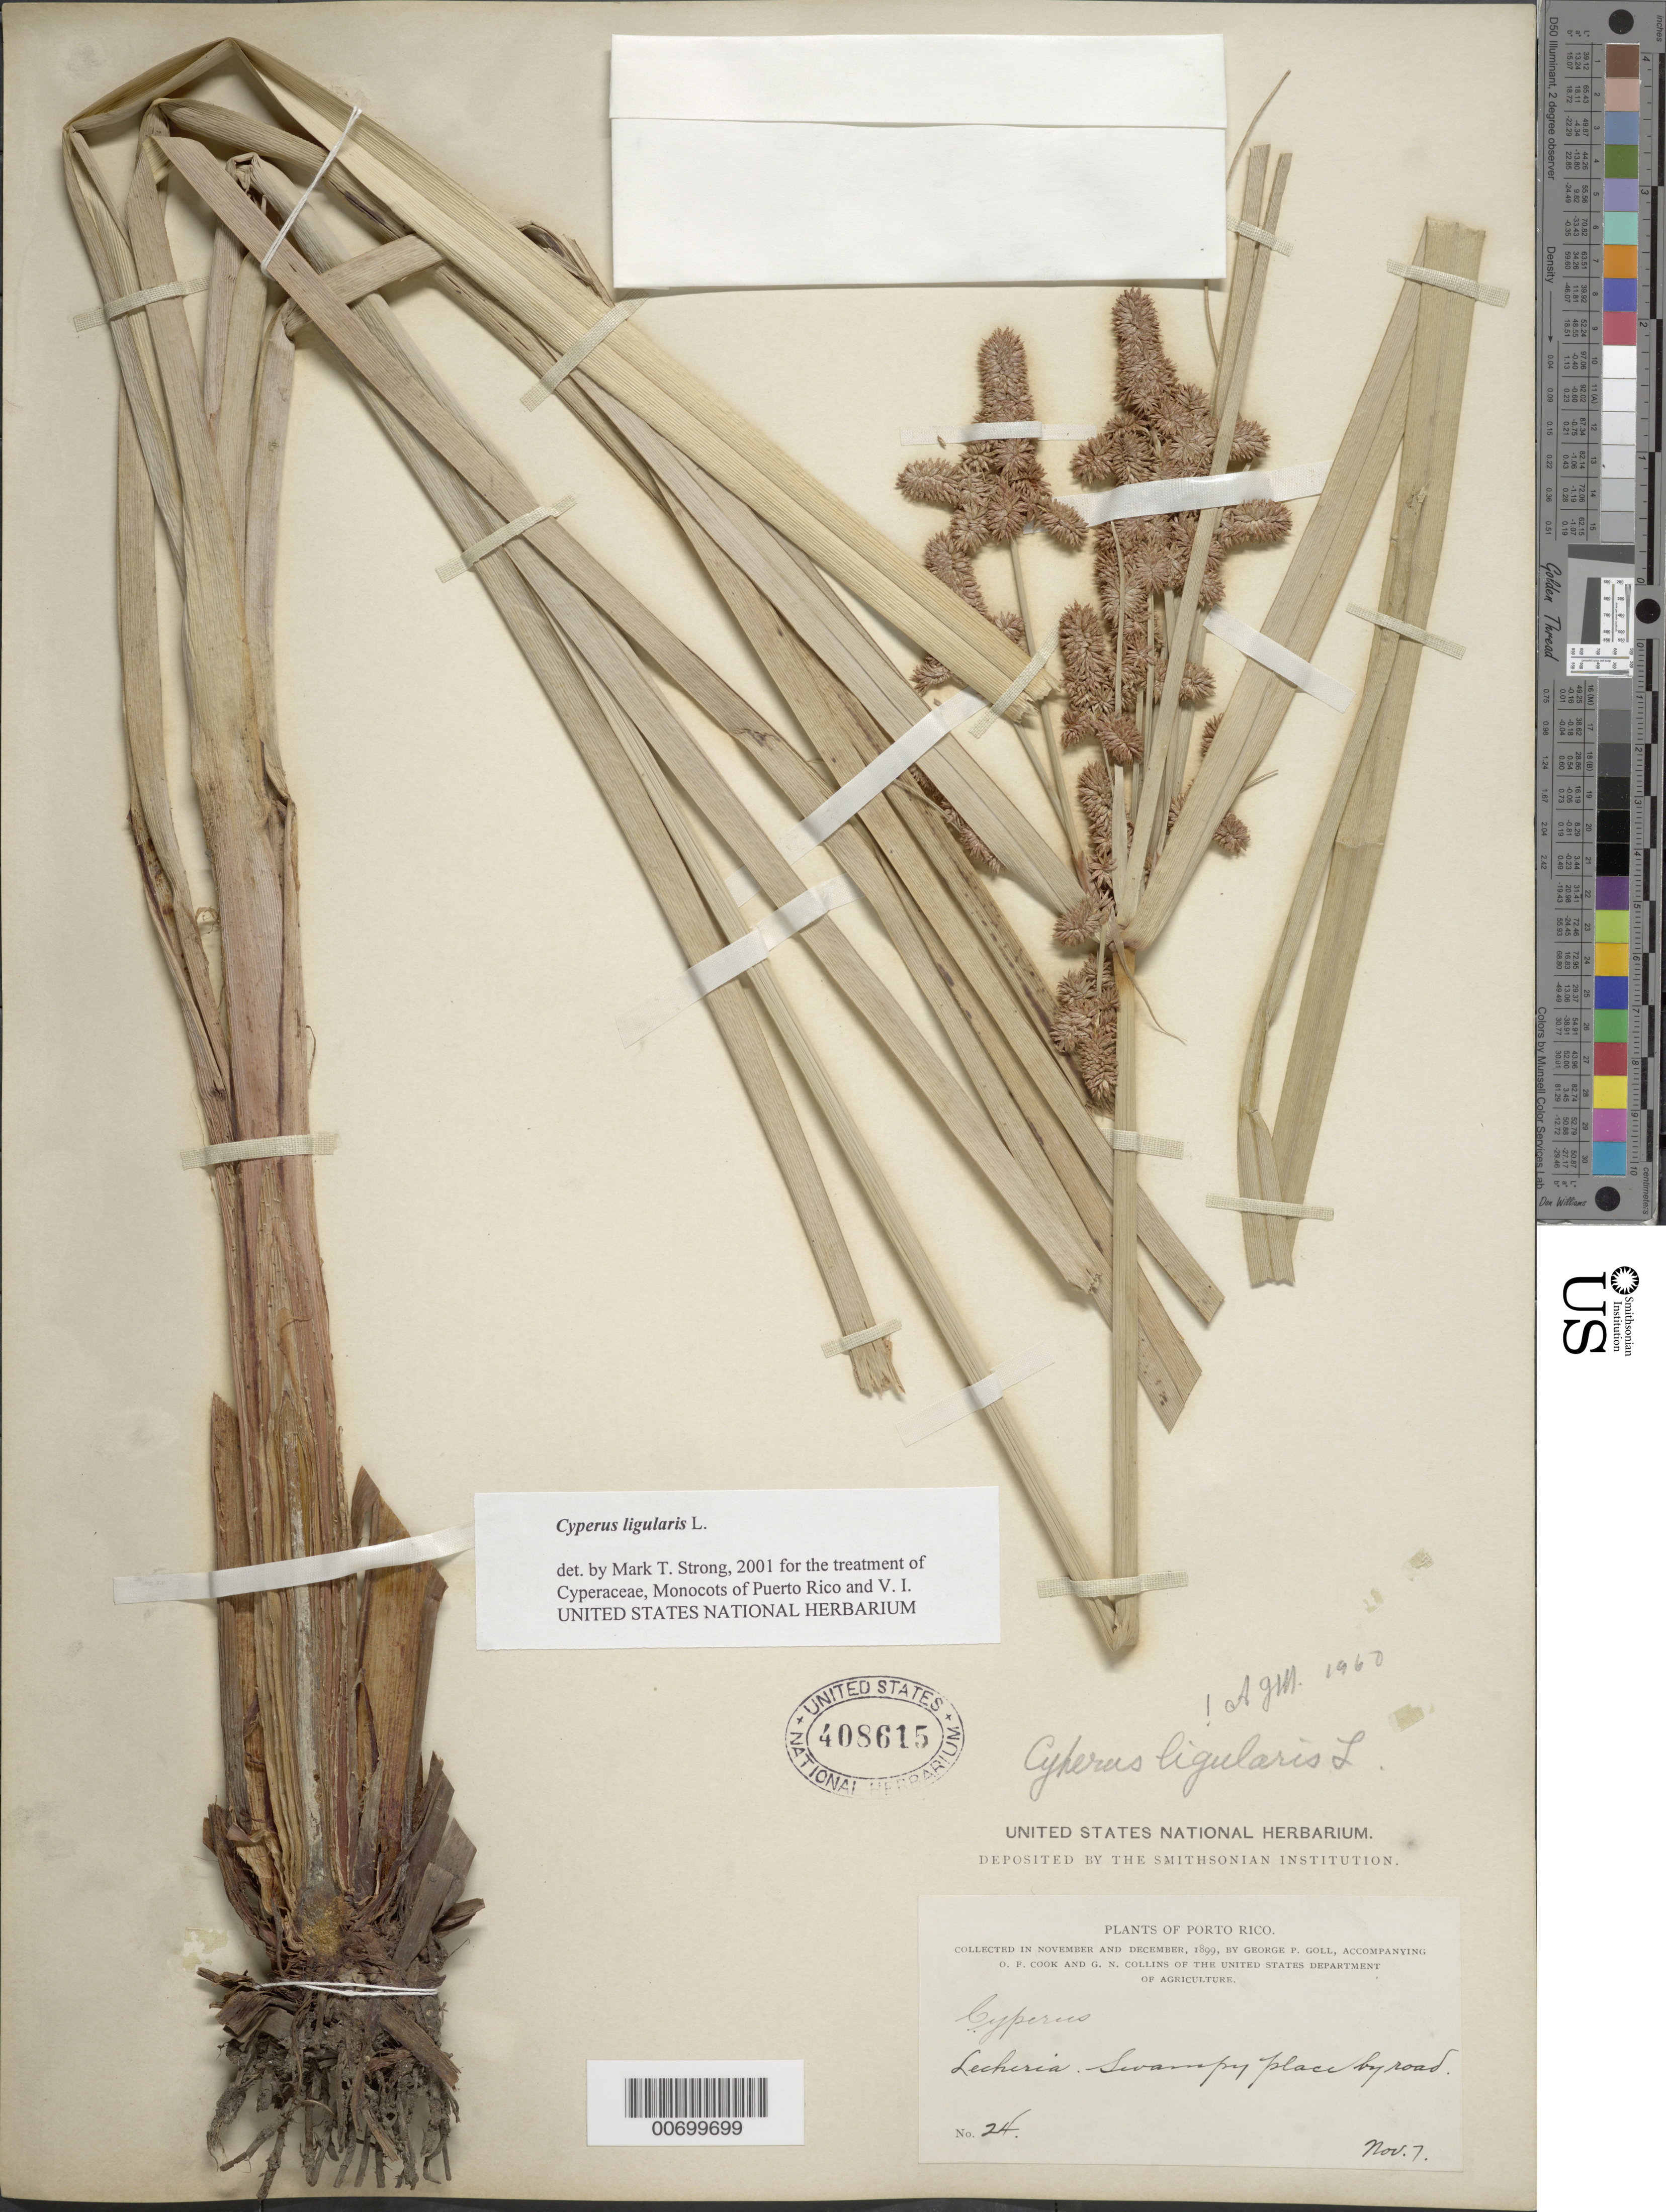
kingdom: Plantae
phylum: Tracheophyta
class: Liliopsida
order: Poales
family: Cyperaceae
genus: Cyperus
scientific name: Cyperus ligularis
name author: L.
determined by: Strong, M. T., (US), Smithsonian Institution - National Museum of Natural History (UNITED STATES)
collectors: G. Goll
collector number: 24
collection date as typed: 07 Nov 1899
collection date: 1899-11-07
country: Puerto Rico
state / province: San Juan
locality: Lecheria.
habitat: Swampy place by road.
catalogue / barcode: US 408615